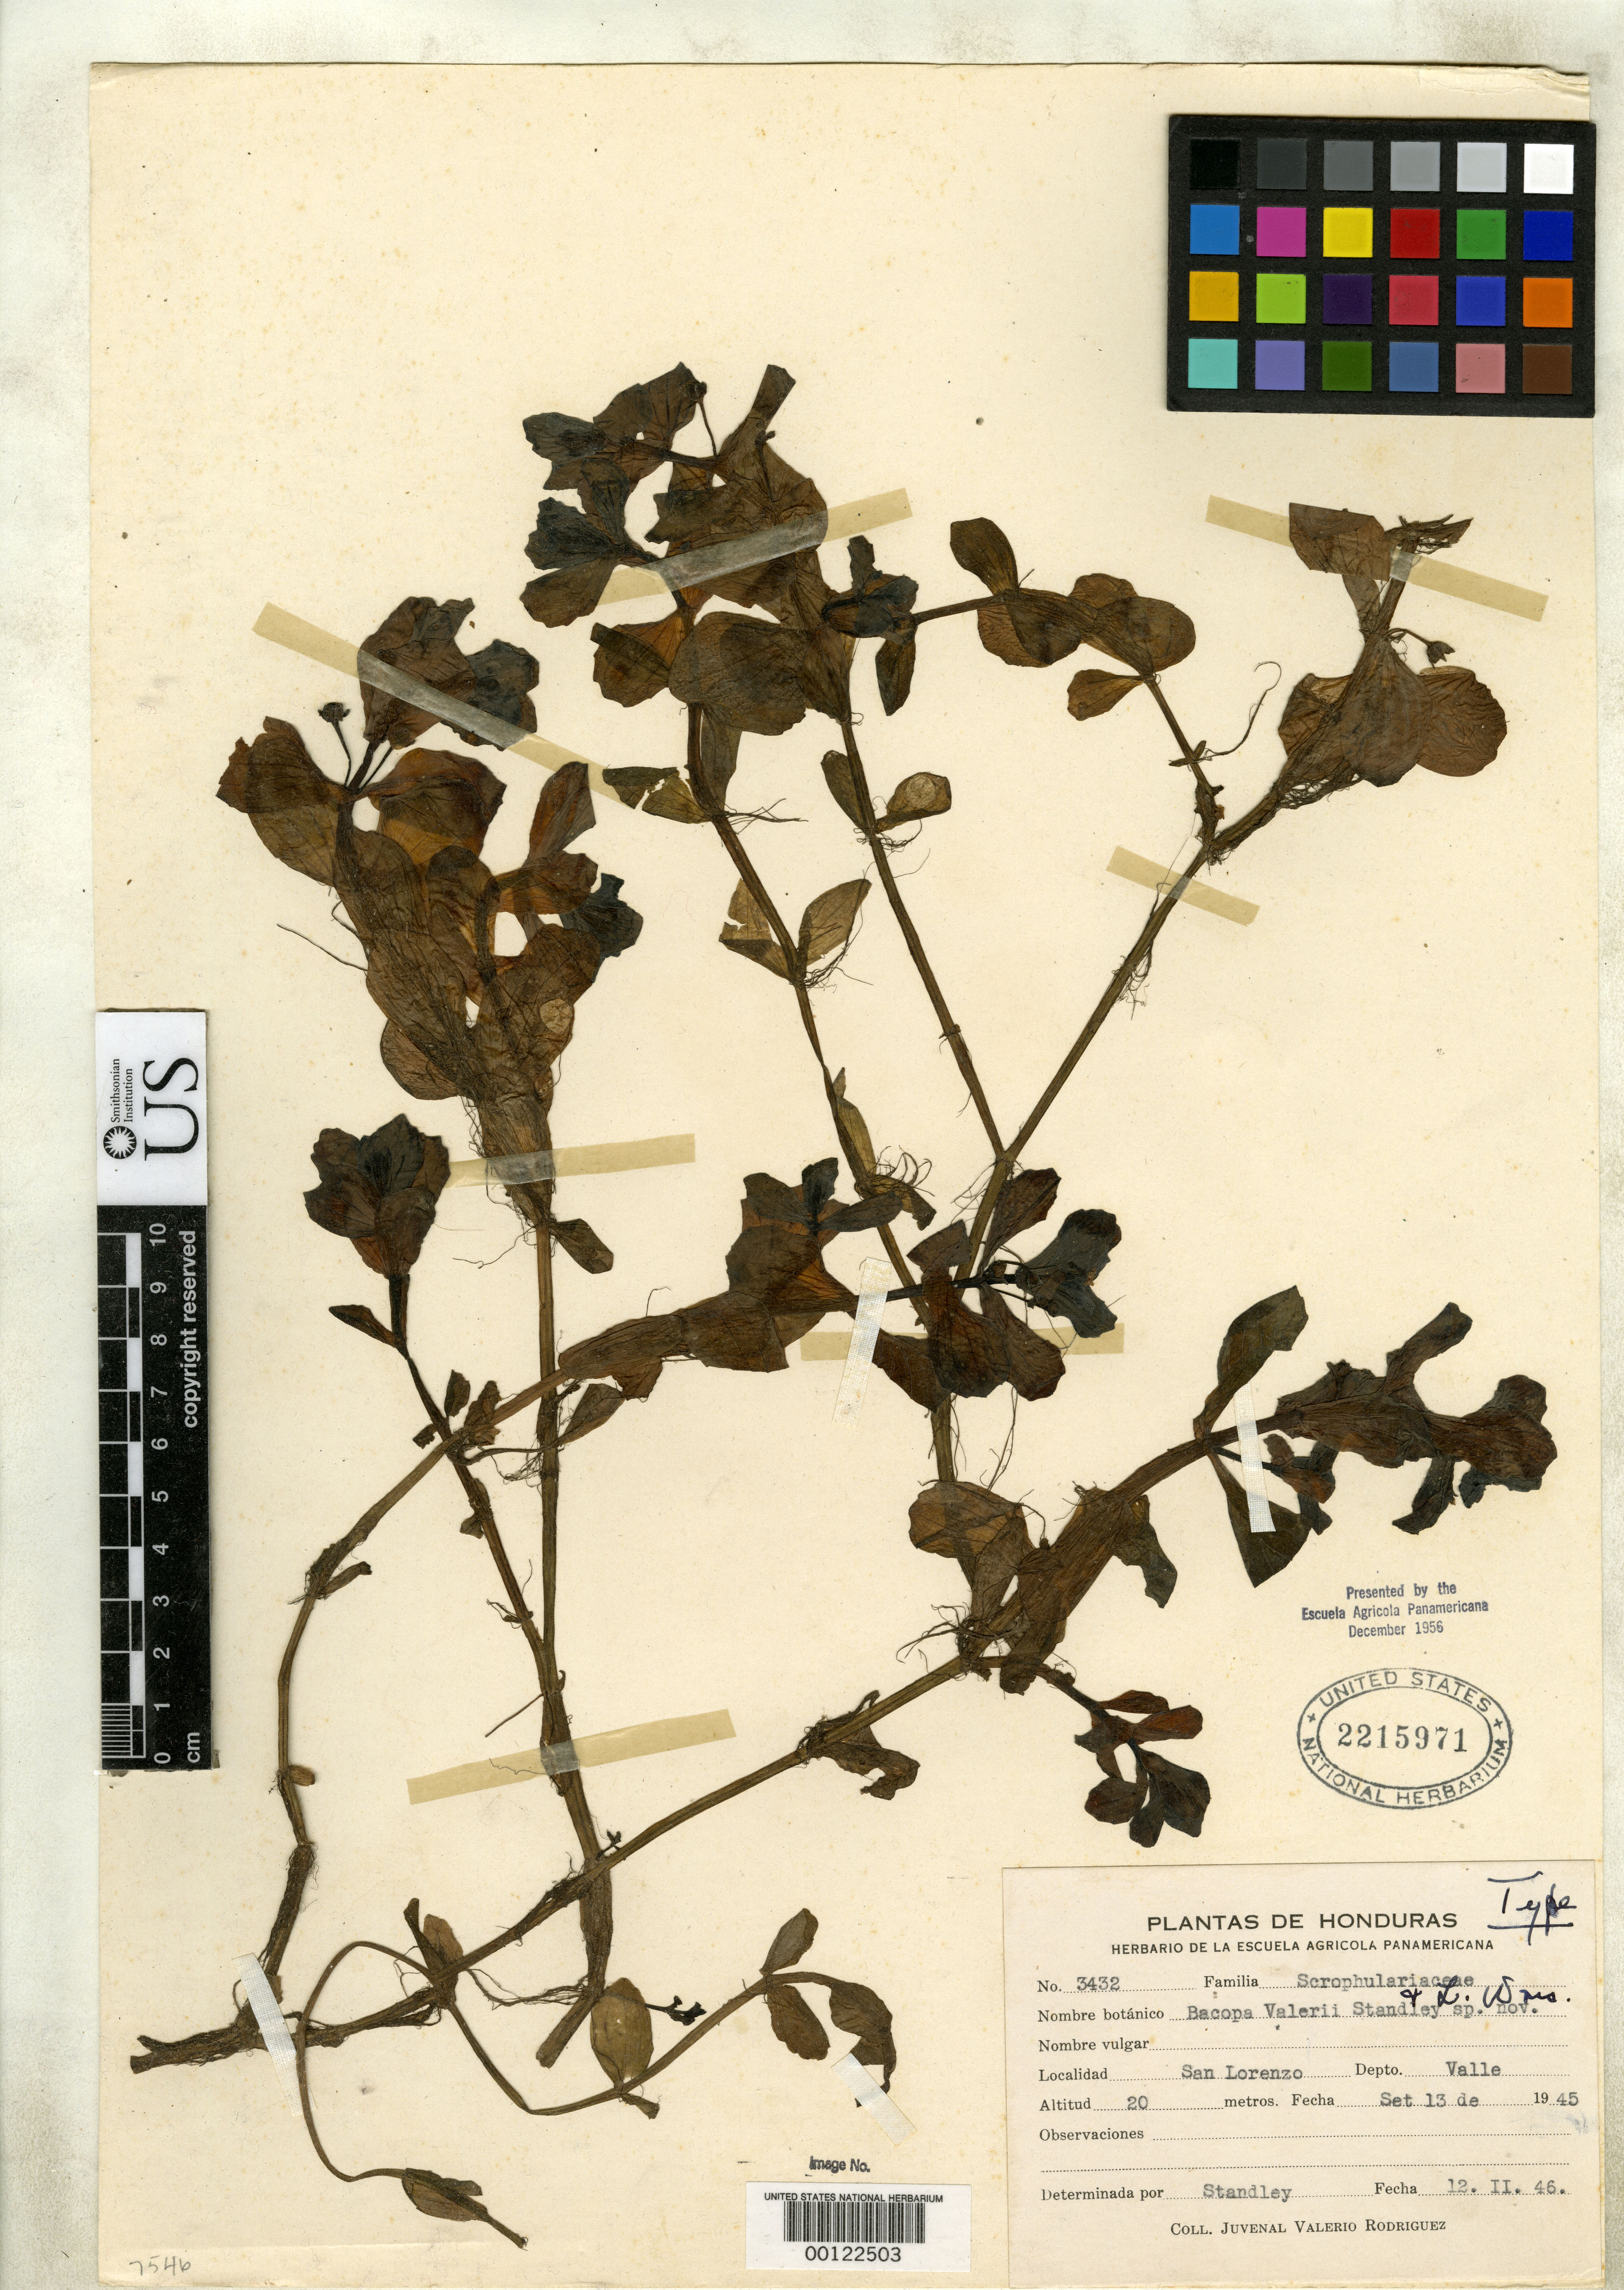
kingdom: Plantae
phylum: Tracheophyta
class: Magnoliopsida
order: Lamiales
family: Plantaginaceae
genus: Bacopa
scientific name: Bacopa valerioi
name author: Standl. & L.O. Williams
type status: Holotype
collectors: J. Valerio R.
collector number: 3432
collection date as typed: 12 Feb 1946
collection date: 1946-02-12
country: Honduras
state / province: Valle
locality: San Lorenzo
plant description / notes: Holotype transferred from EAP to US.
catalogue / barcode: US 2215971